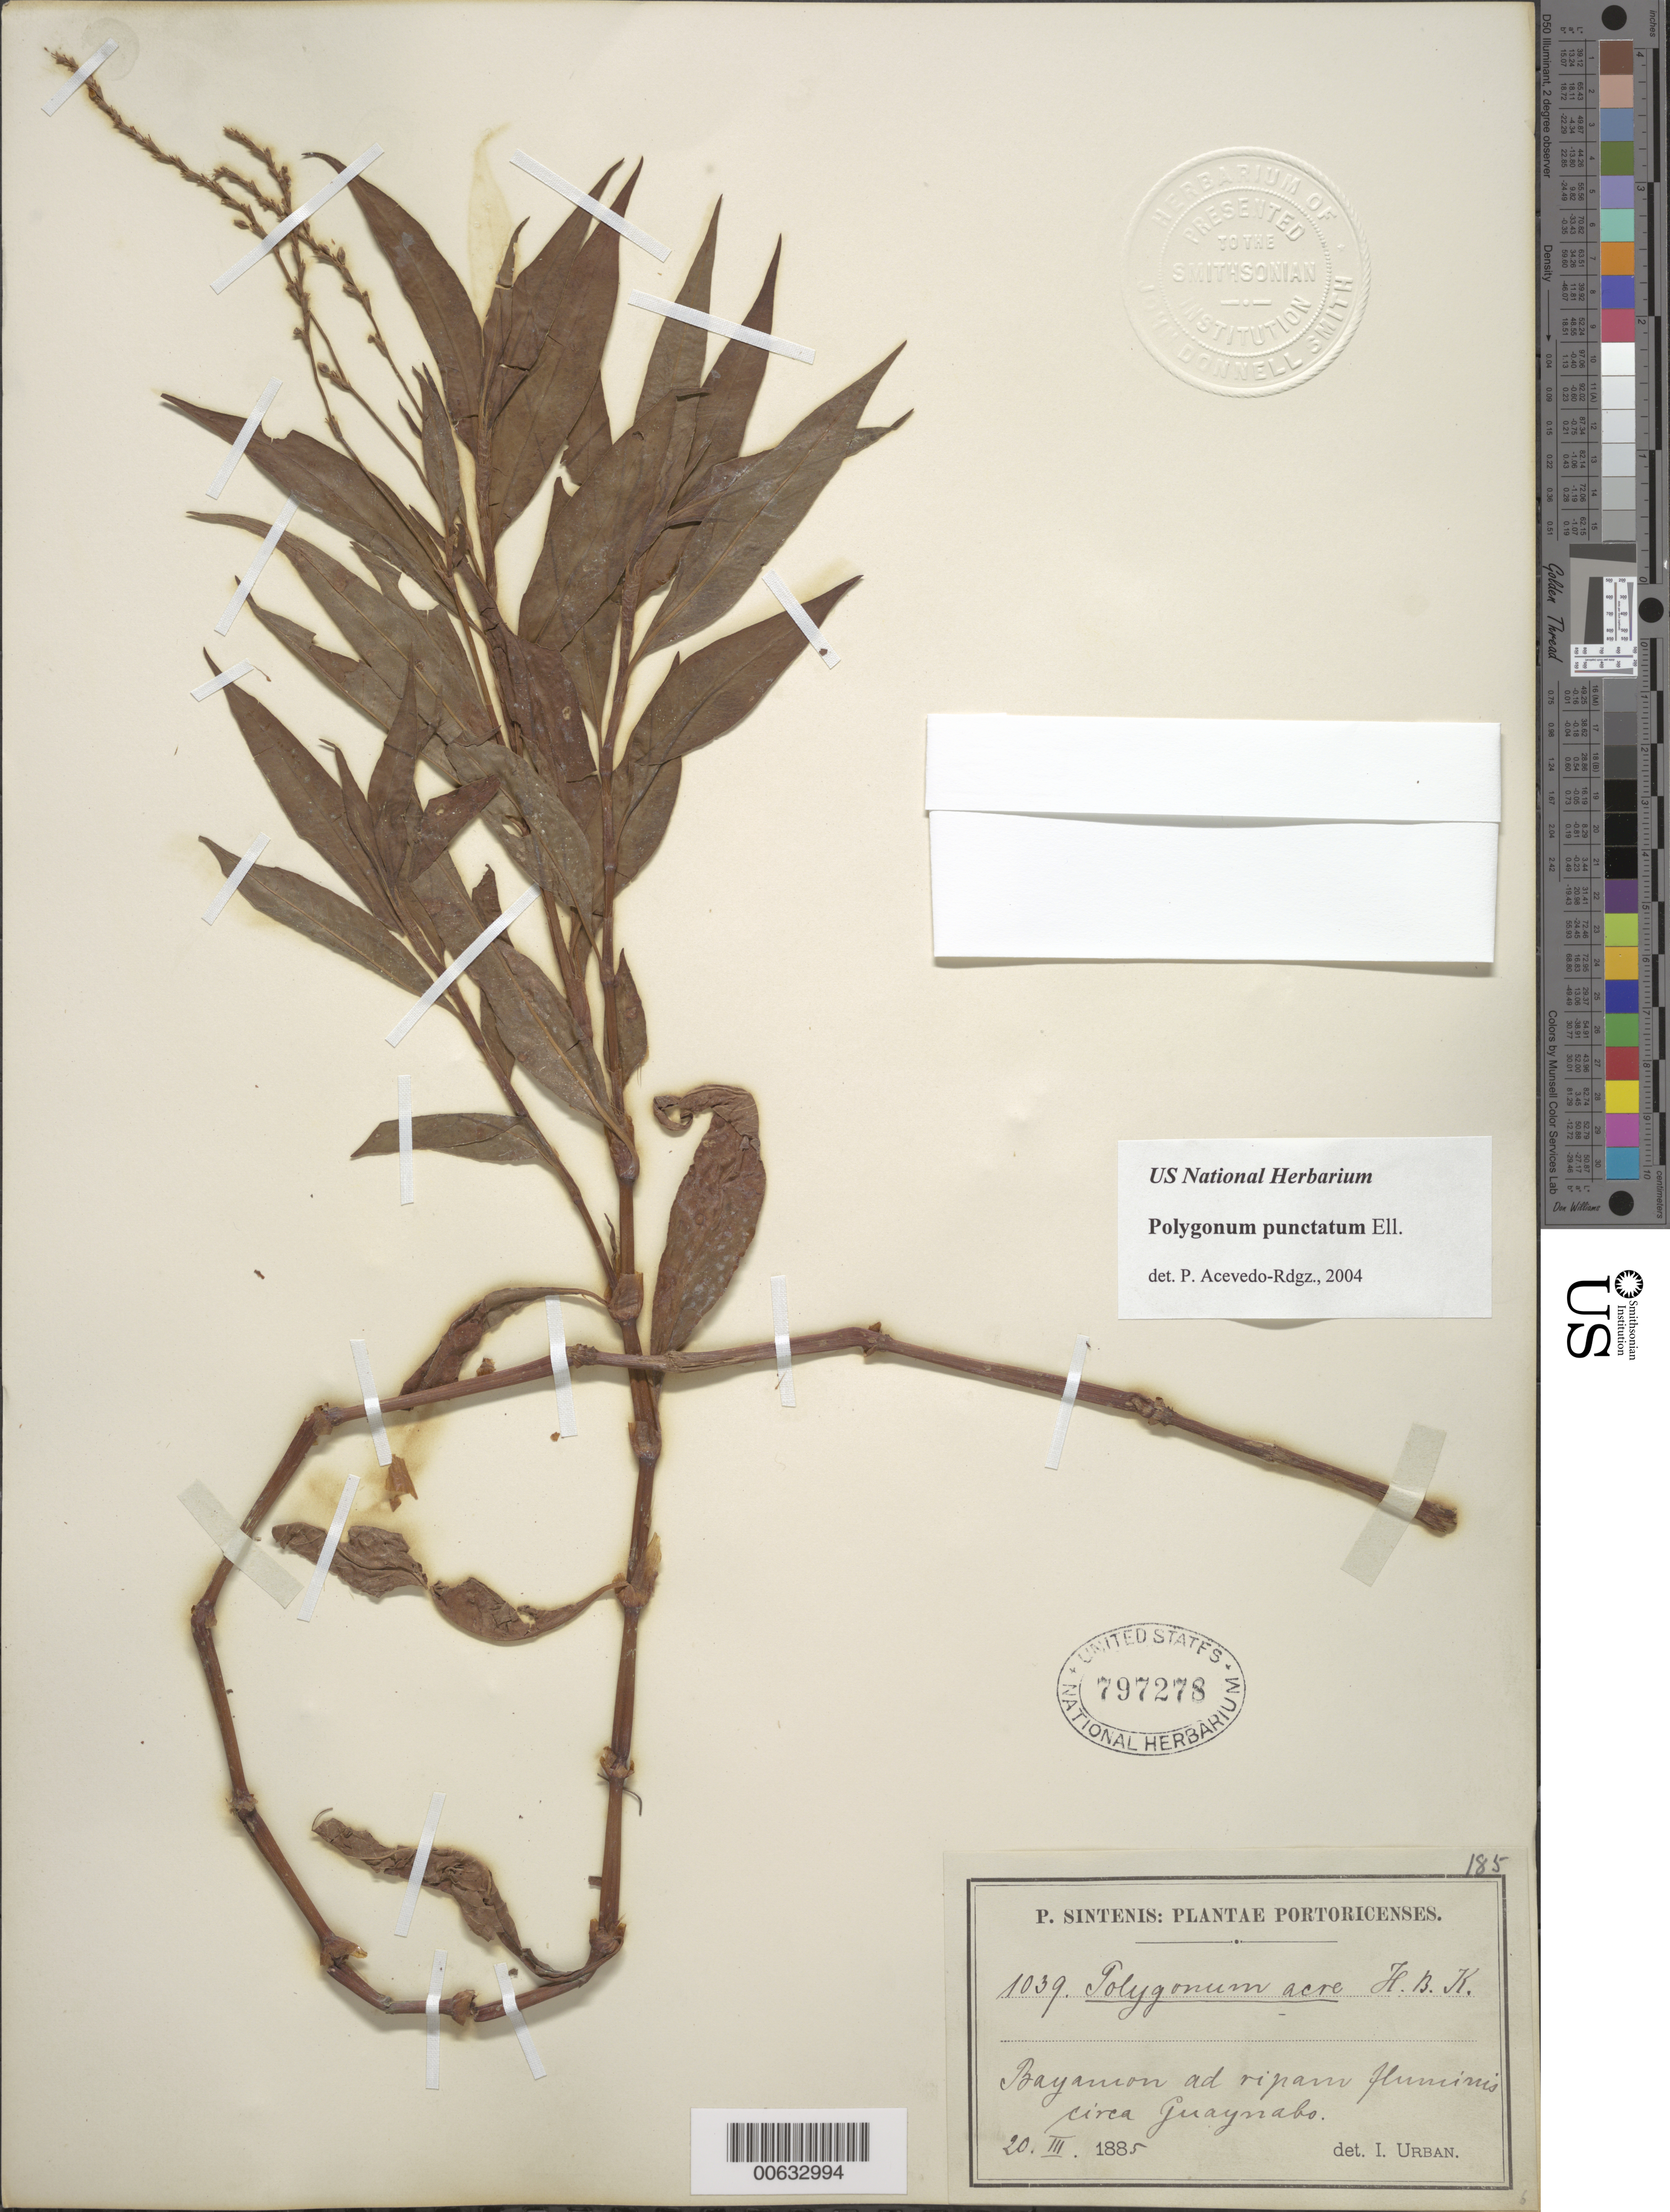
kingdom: Plantae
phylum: Tracheophyta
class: Magnoliopsida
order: Caryophyllales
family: Polygonaceae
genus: Polygonum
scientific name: Polygonum acre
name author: Kunth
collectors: P. Sintenis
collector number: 1039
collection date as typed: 20 Mar 1885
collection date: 1885-03-20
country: Puerto Rico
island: Greater Antilles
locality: Bayamon ad ripam fluminis circa Guaynabo.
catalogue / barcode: US 797278